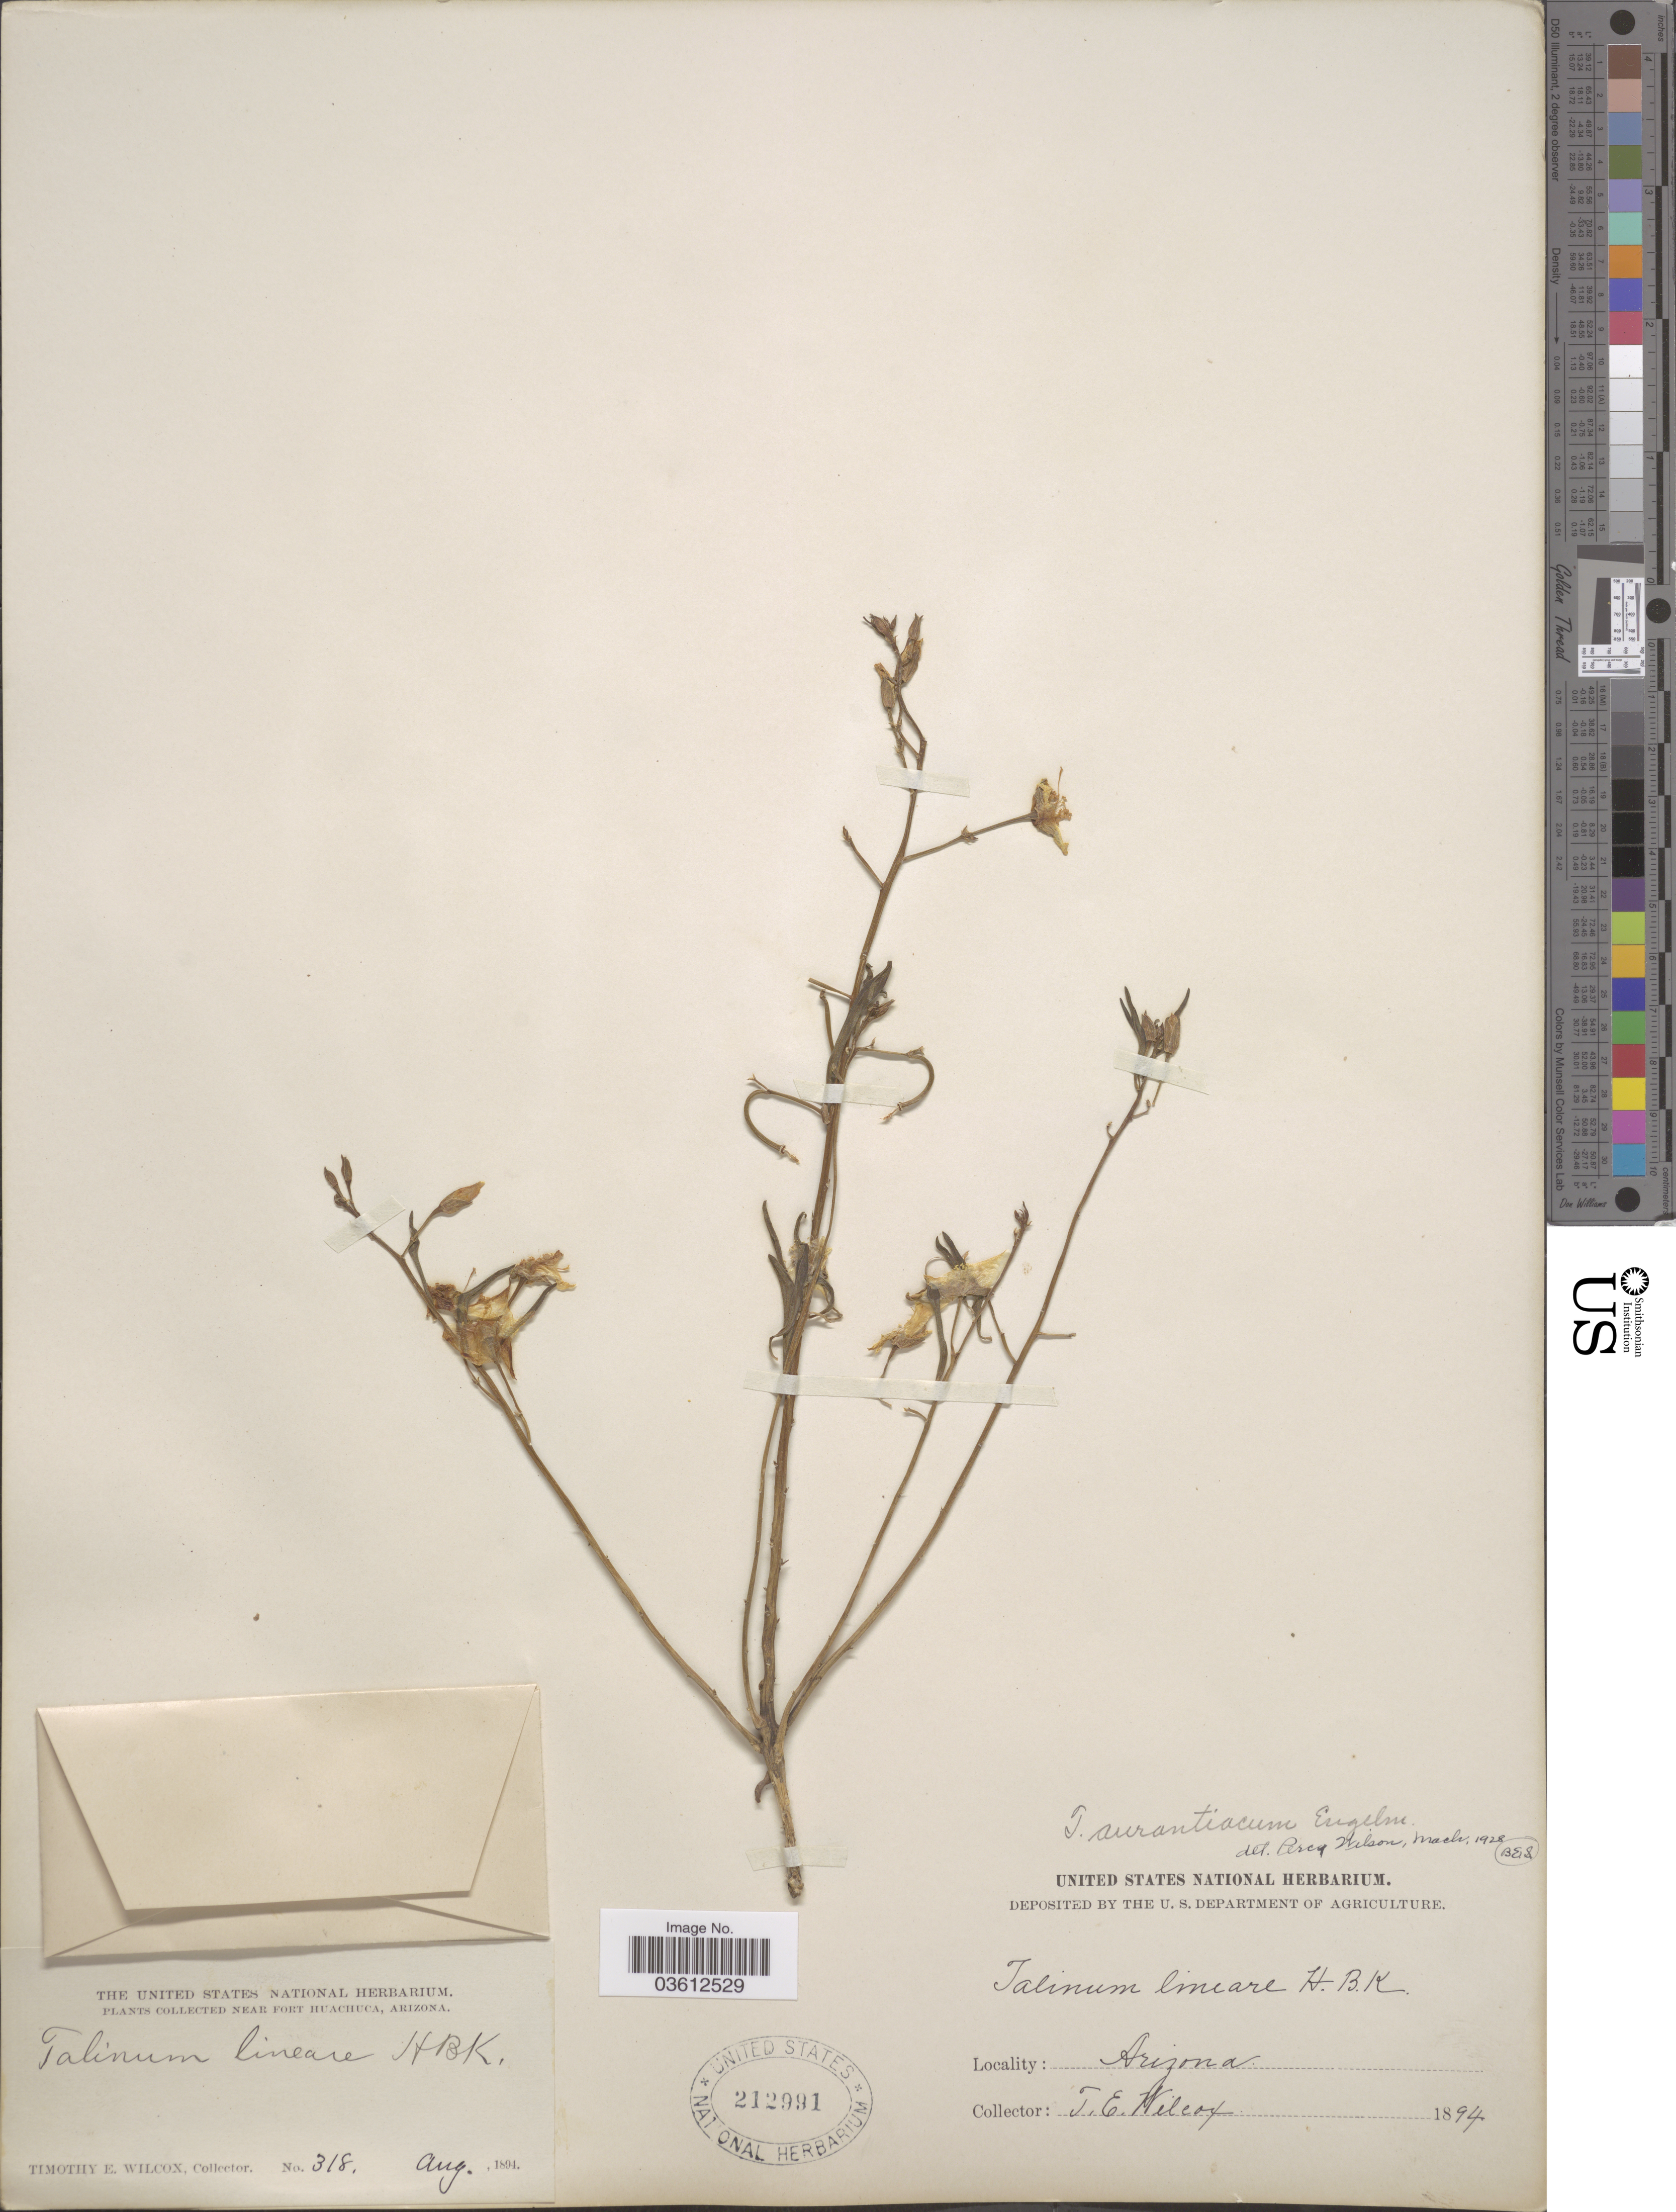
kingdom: Plantae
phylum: Tracheophyta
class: Magnoliopsida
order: Caryophyllales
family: Talinaceae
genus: Talinum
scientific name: Talinum aurantiacum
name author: Engelm. in A. Gray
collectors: T. E. Wilcox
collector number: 318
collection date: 1894-08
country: United States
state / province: Arizona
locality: Near Fort Huachuca.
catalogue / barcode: US 212991